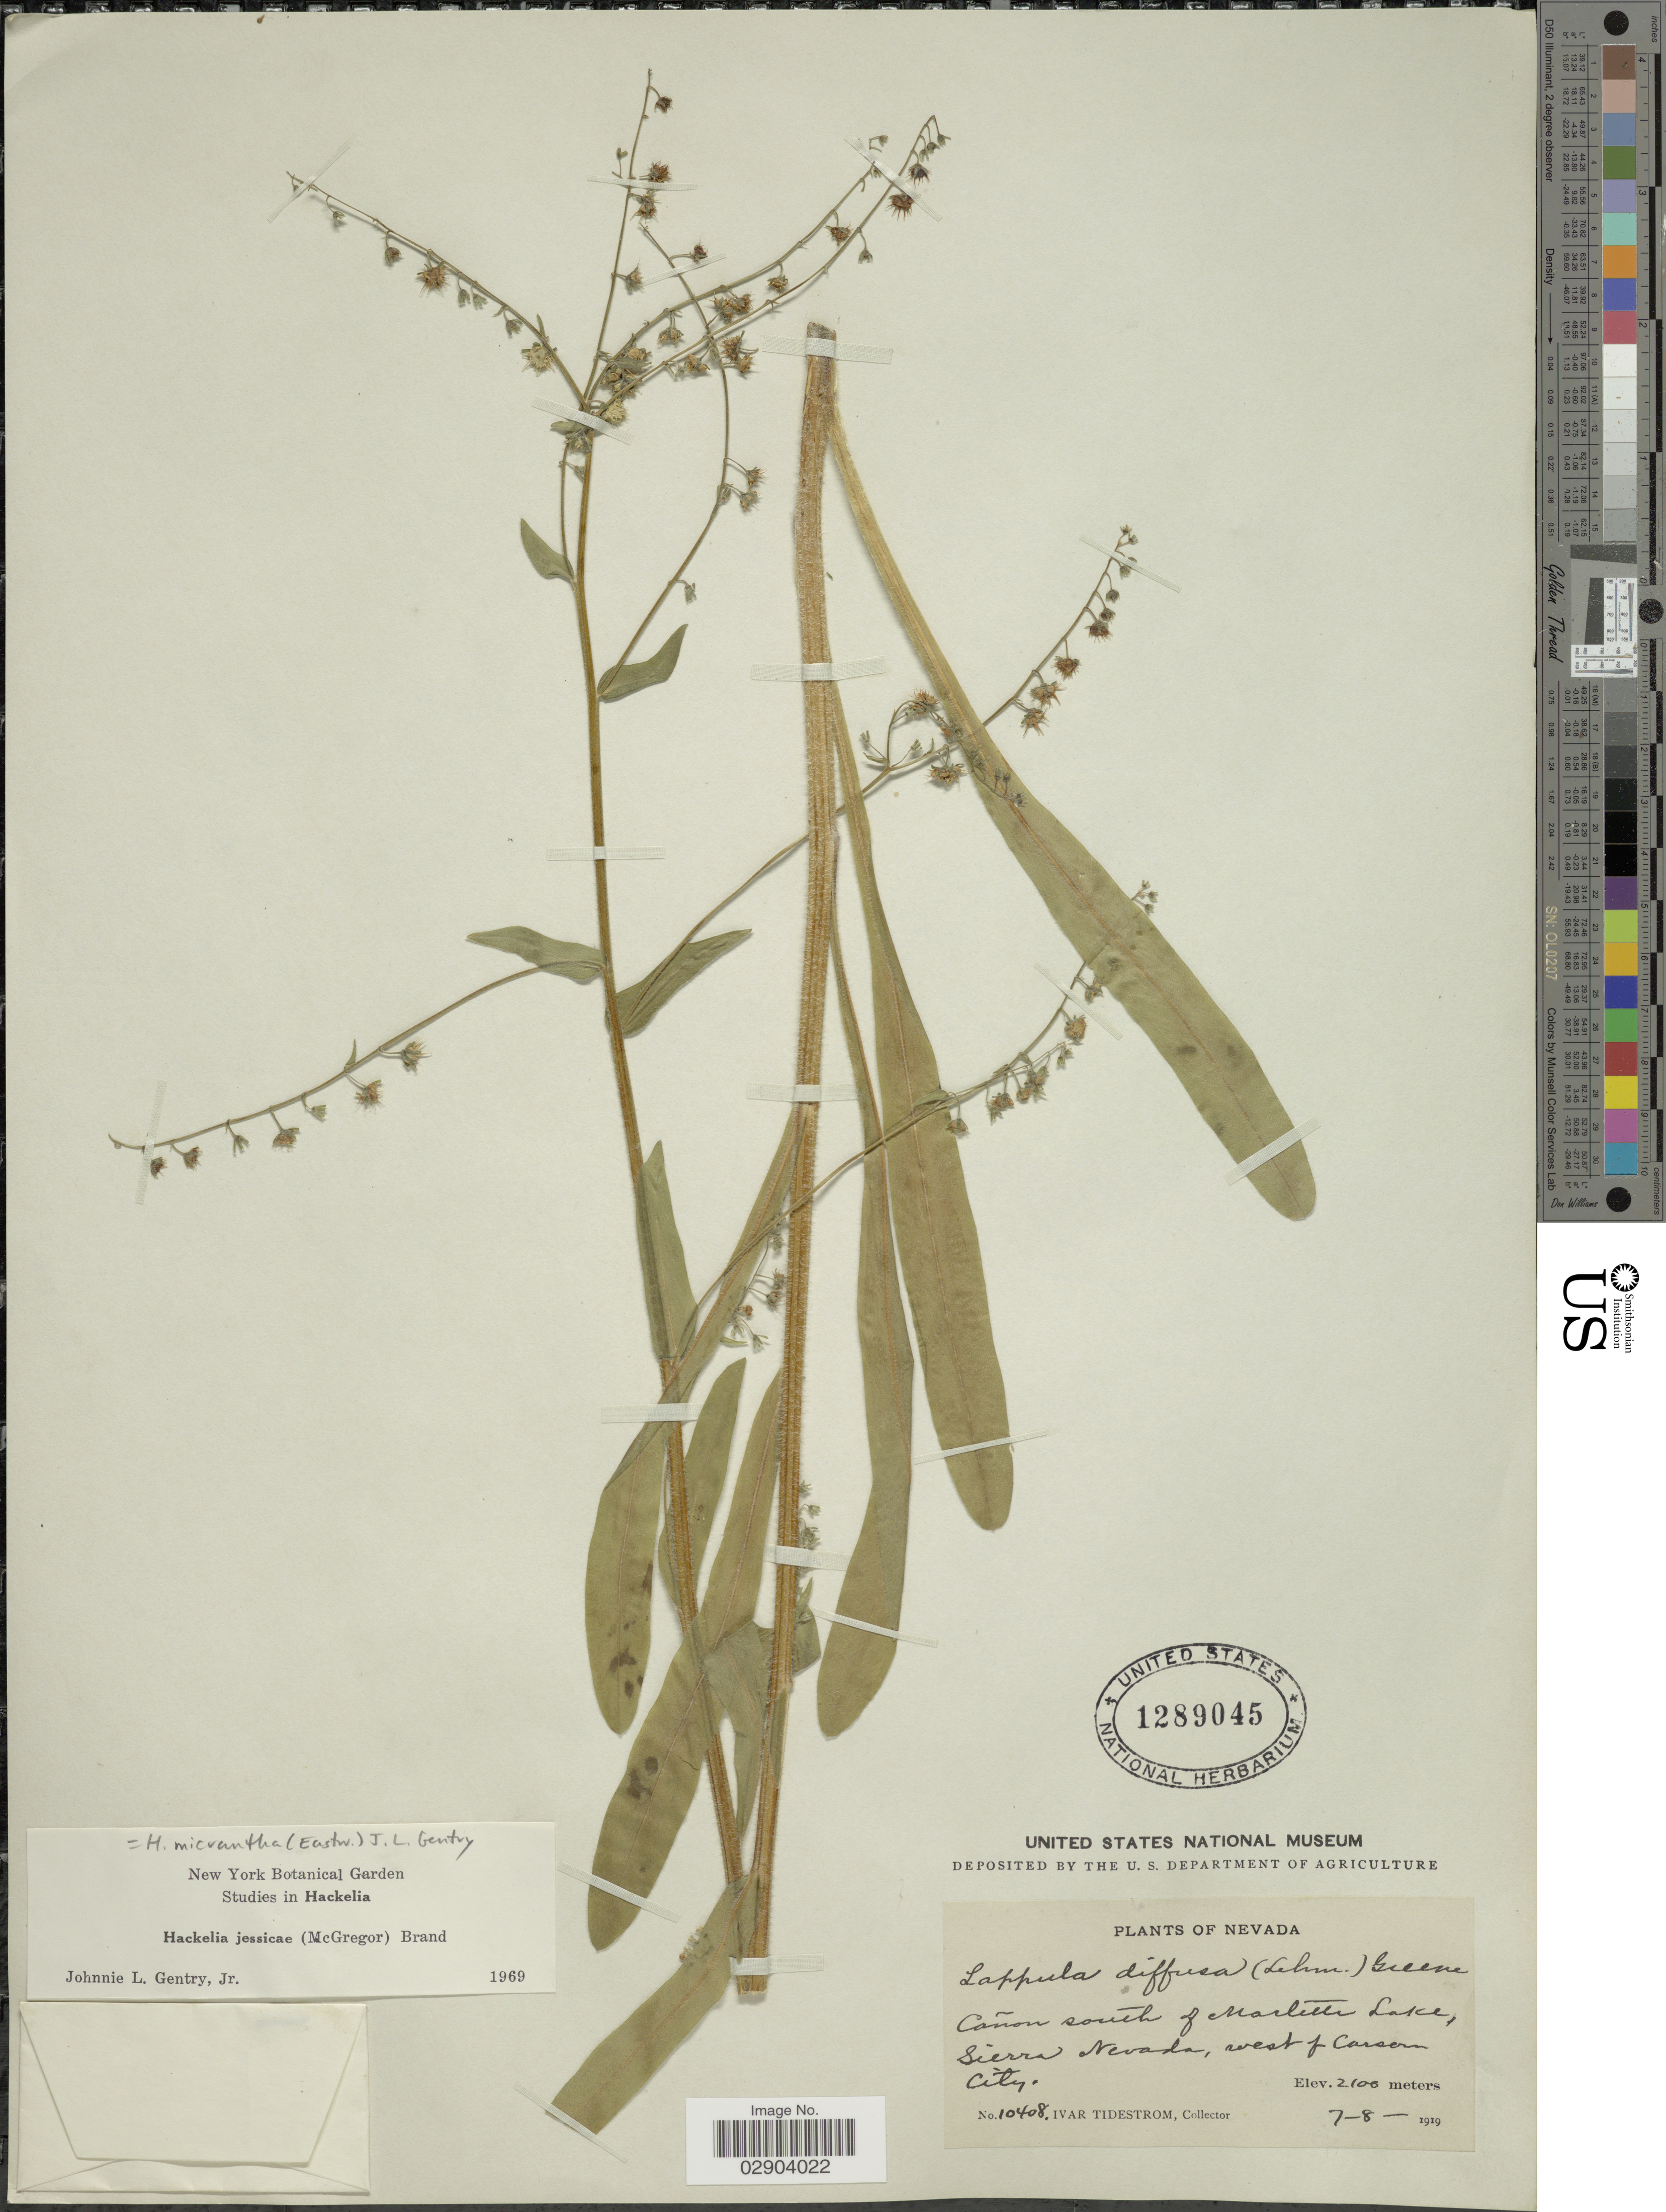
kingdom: Plantae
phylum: Tracheophyta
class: Magnoliopsida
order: Boraginales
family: Boraginaceae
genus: Hackelia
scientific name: Hackelia micrantha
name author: (Eastw.) J.L. Gentry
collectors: I. F. Tidestrom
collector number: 10408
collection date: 1919-07-08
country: United States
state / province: Nevada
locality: Cañon south of Marlette Lake, Sierra Nevada, west of Carson City.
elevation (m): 2100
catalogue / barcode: US 1289045